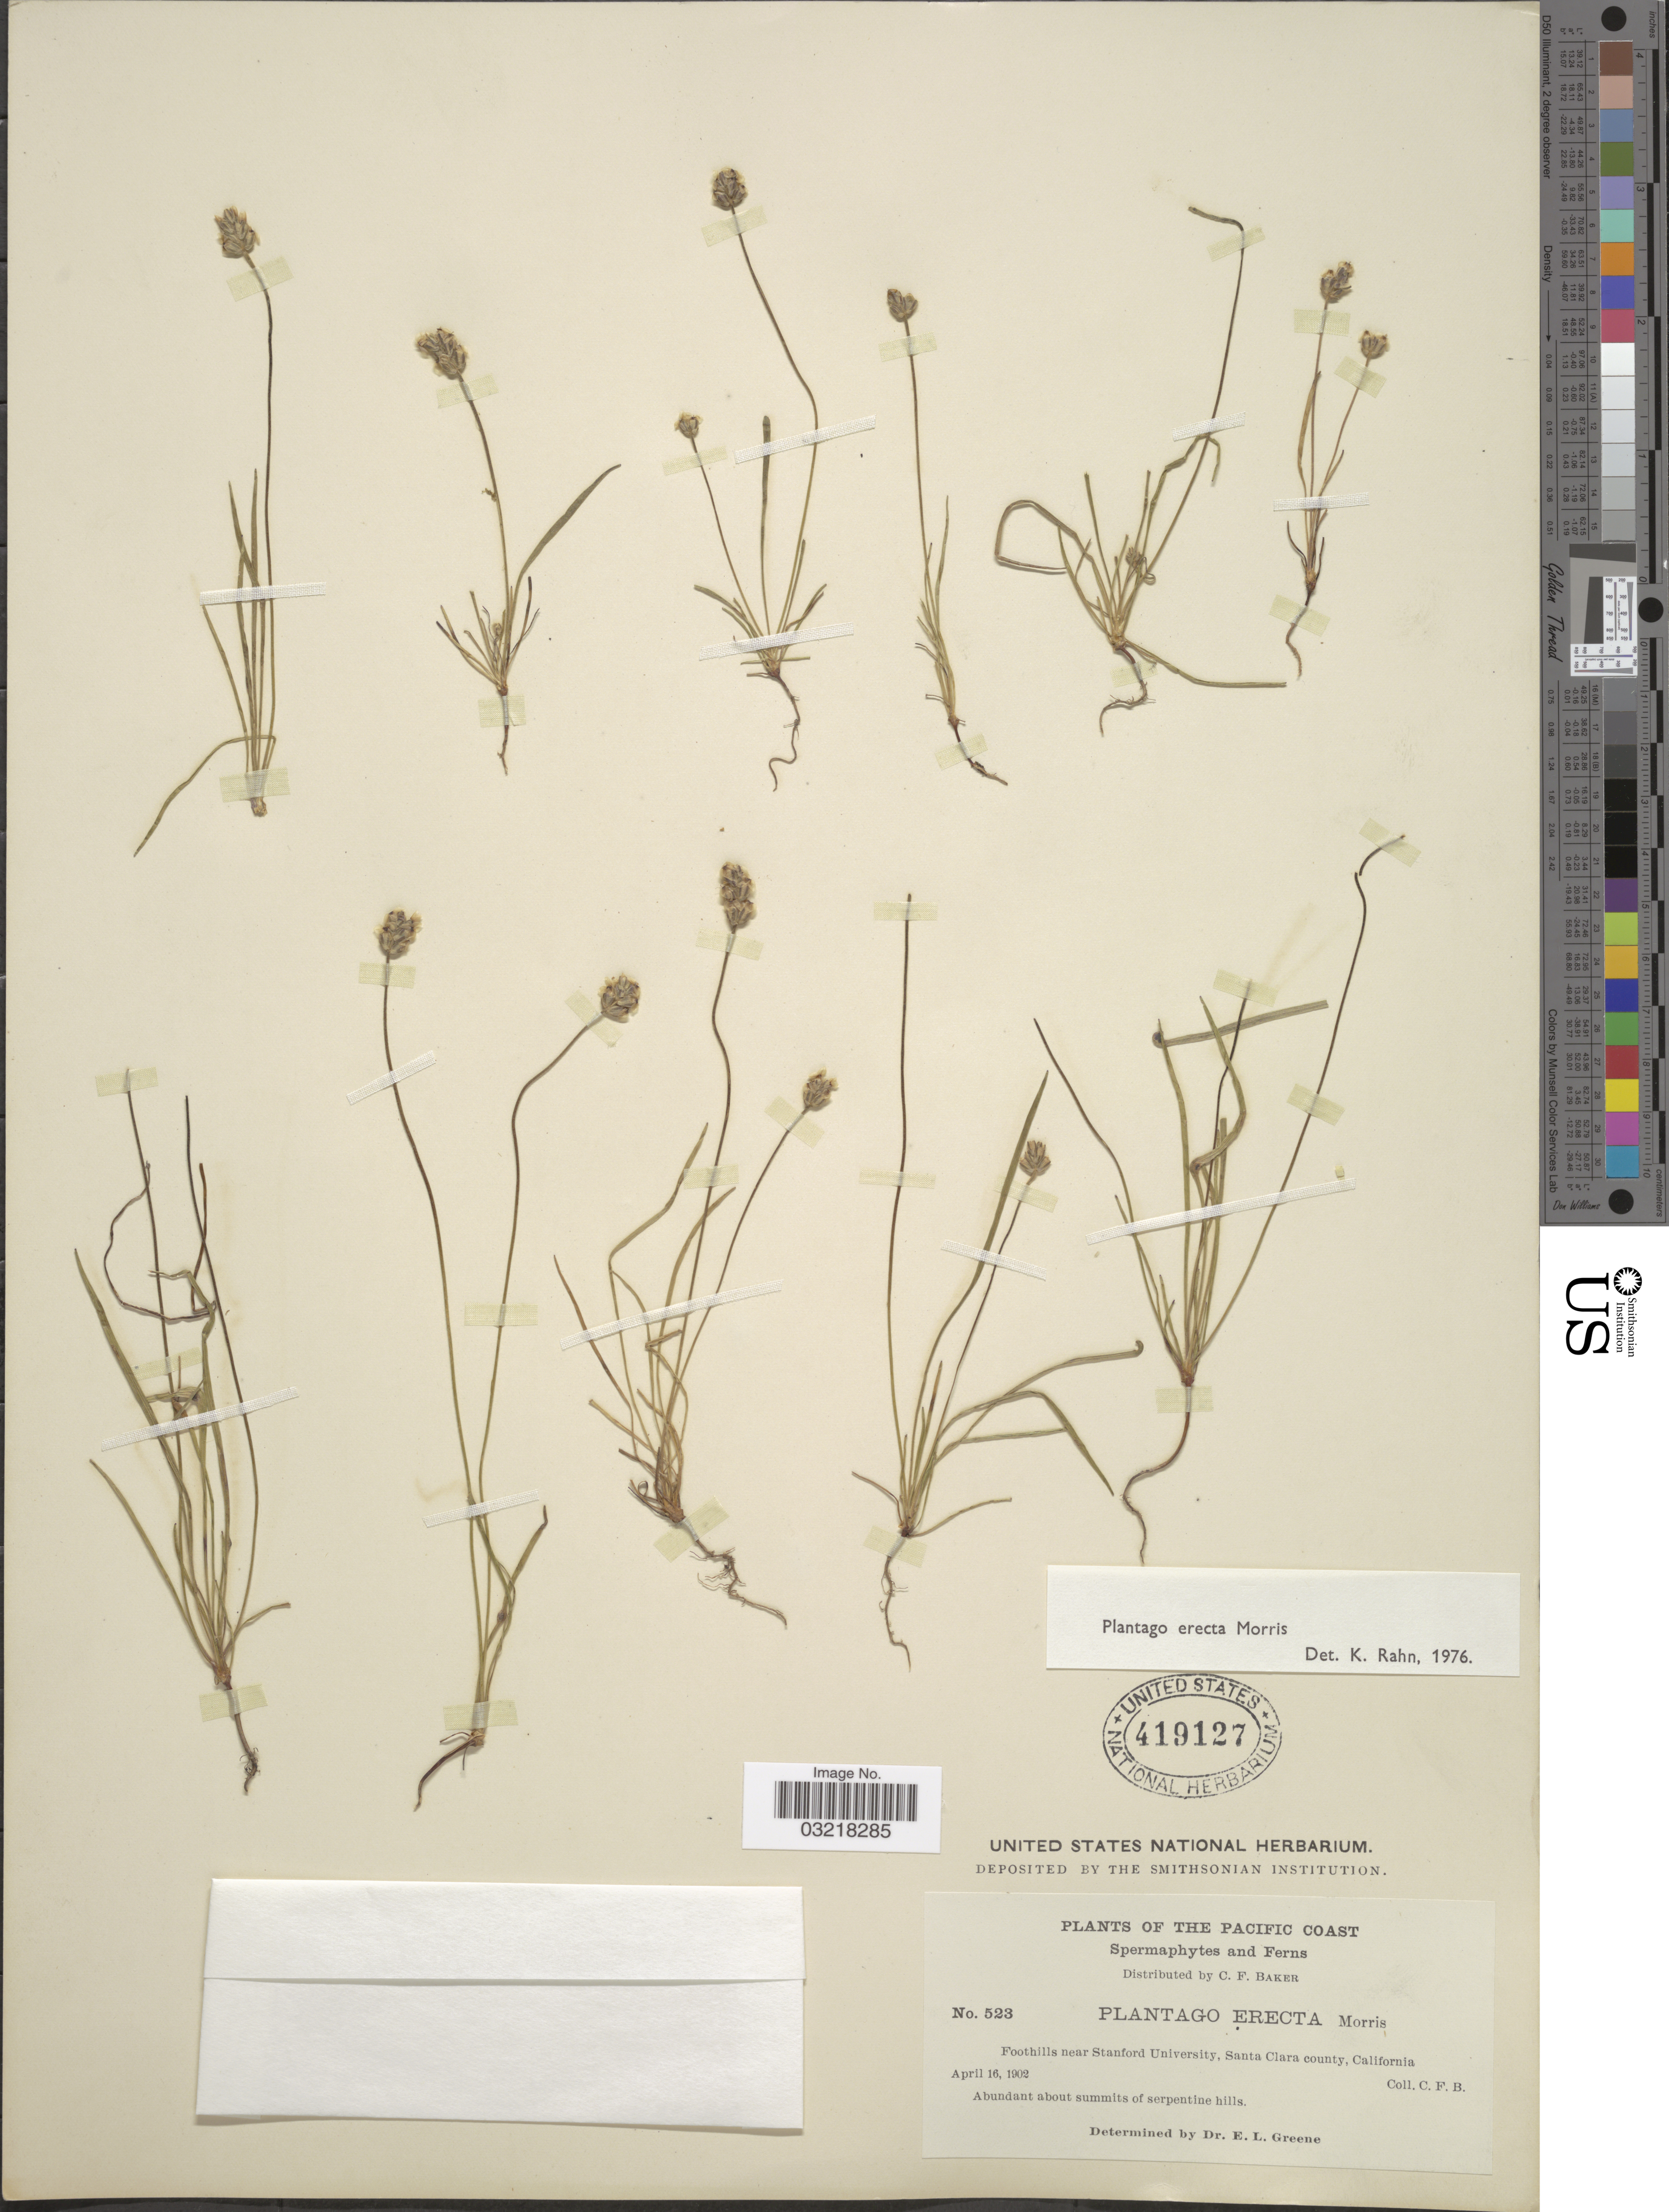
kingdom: Plantae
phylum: Tracheophyta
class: Magnoliopsida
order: Lamiales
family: Plantaginaceae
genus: Plantago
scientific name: Plantago erecta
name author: Morris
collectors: C. F. Baker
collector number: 523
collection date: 1902-04-16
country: United States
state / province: California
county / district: Santa Clara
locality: The Pacific Coast. Foothills near Stanford University, Santa Clara county.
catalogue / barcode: US 419127